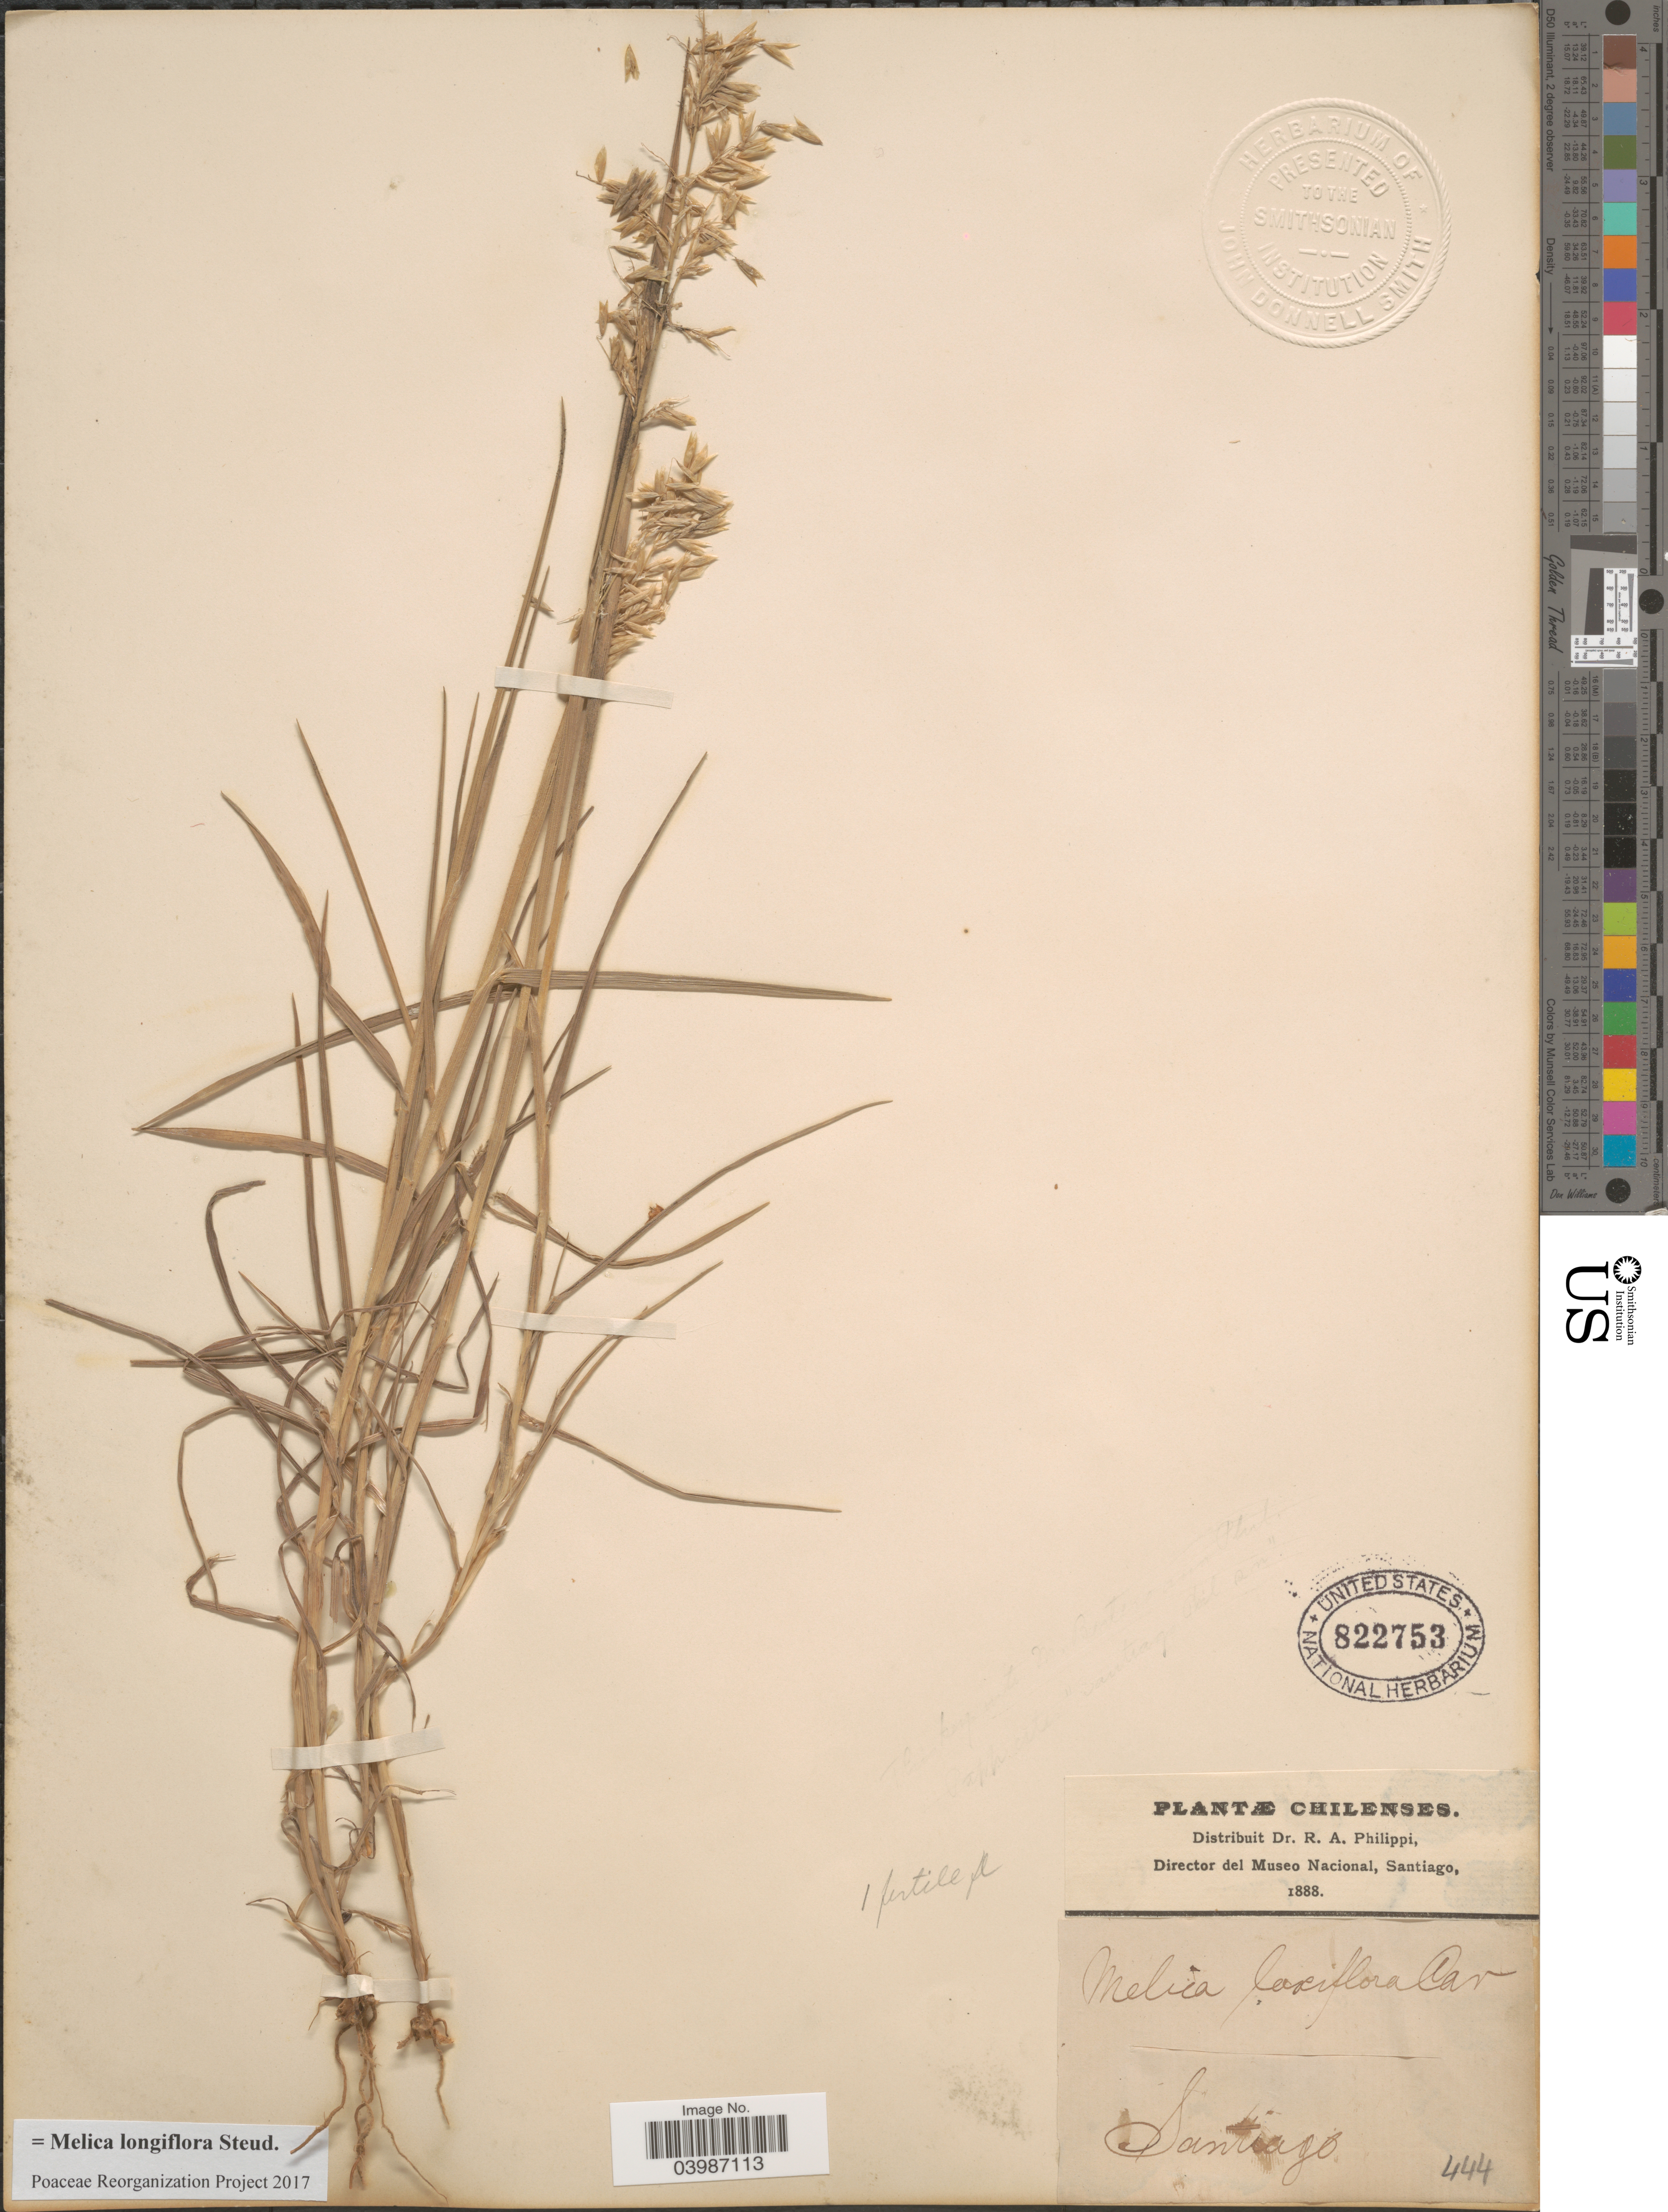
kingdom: Plantae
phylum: Tracheophyta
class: Liliopsida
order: Poales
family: Poaceae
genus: Melica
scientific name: Melica longiflora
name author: Steud.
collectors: ex. herb. R.A. Philippi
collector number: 444?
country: Chile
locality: Santiago.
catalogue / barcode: US 822753